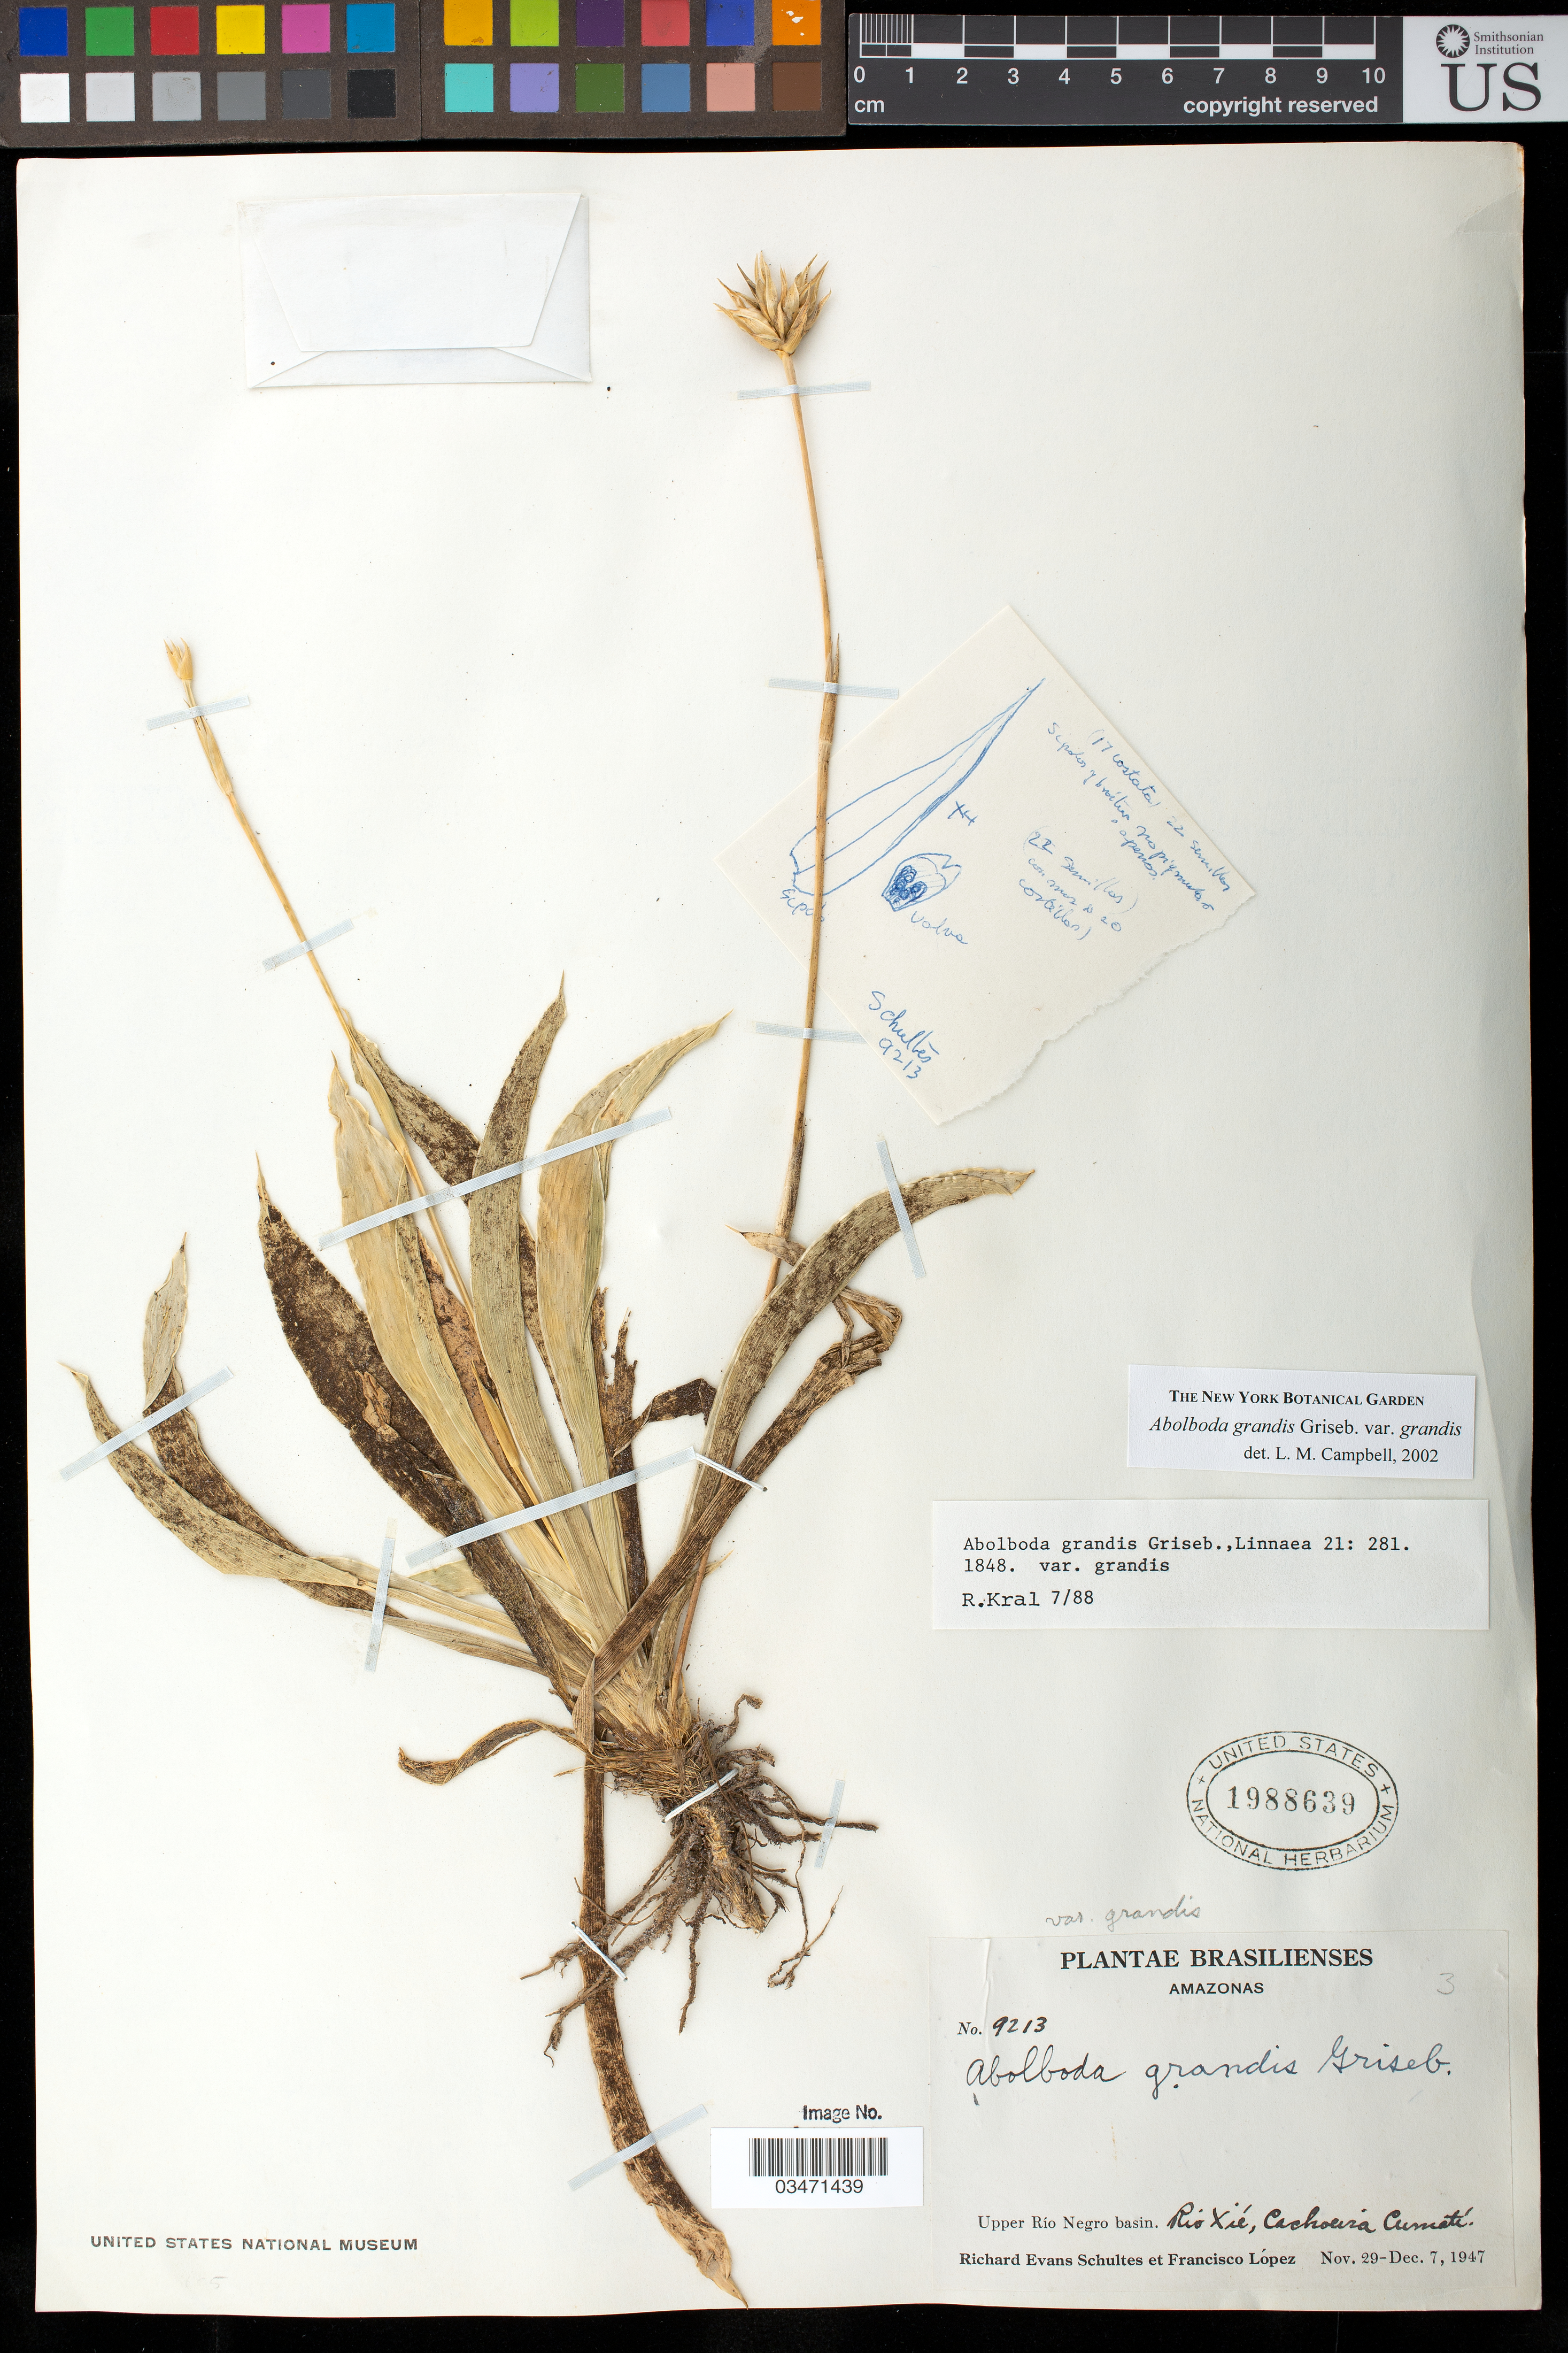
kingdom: Plantae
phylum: Tracheophyta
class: Liliopsida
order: Poales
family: Xyridaceae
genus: Abolboda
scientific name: Abolboda grandis var. grandis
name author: Griseb.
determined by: Campbell, L. M.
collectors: R. E. Schultes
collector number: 9213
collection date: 1947-11-29/1947-12-07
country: Brazil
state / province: Amazonas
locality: Upper Rio Negro basin. Cachoeira Cumeté, Rio Xié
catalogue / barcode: US 1988639